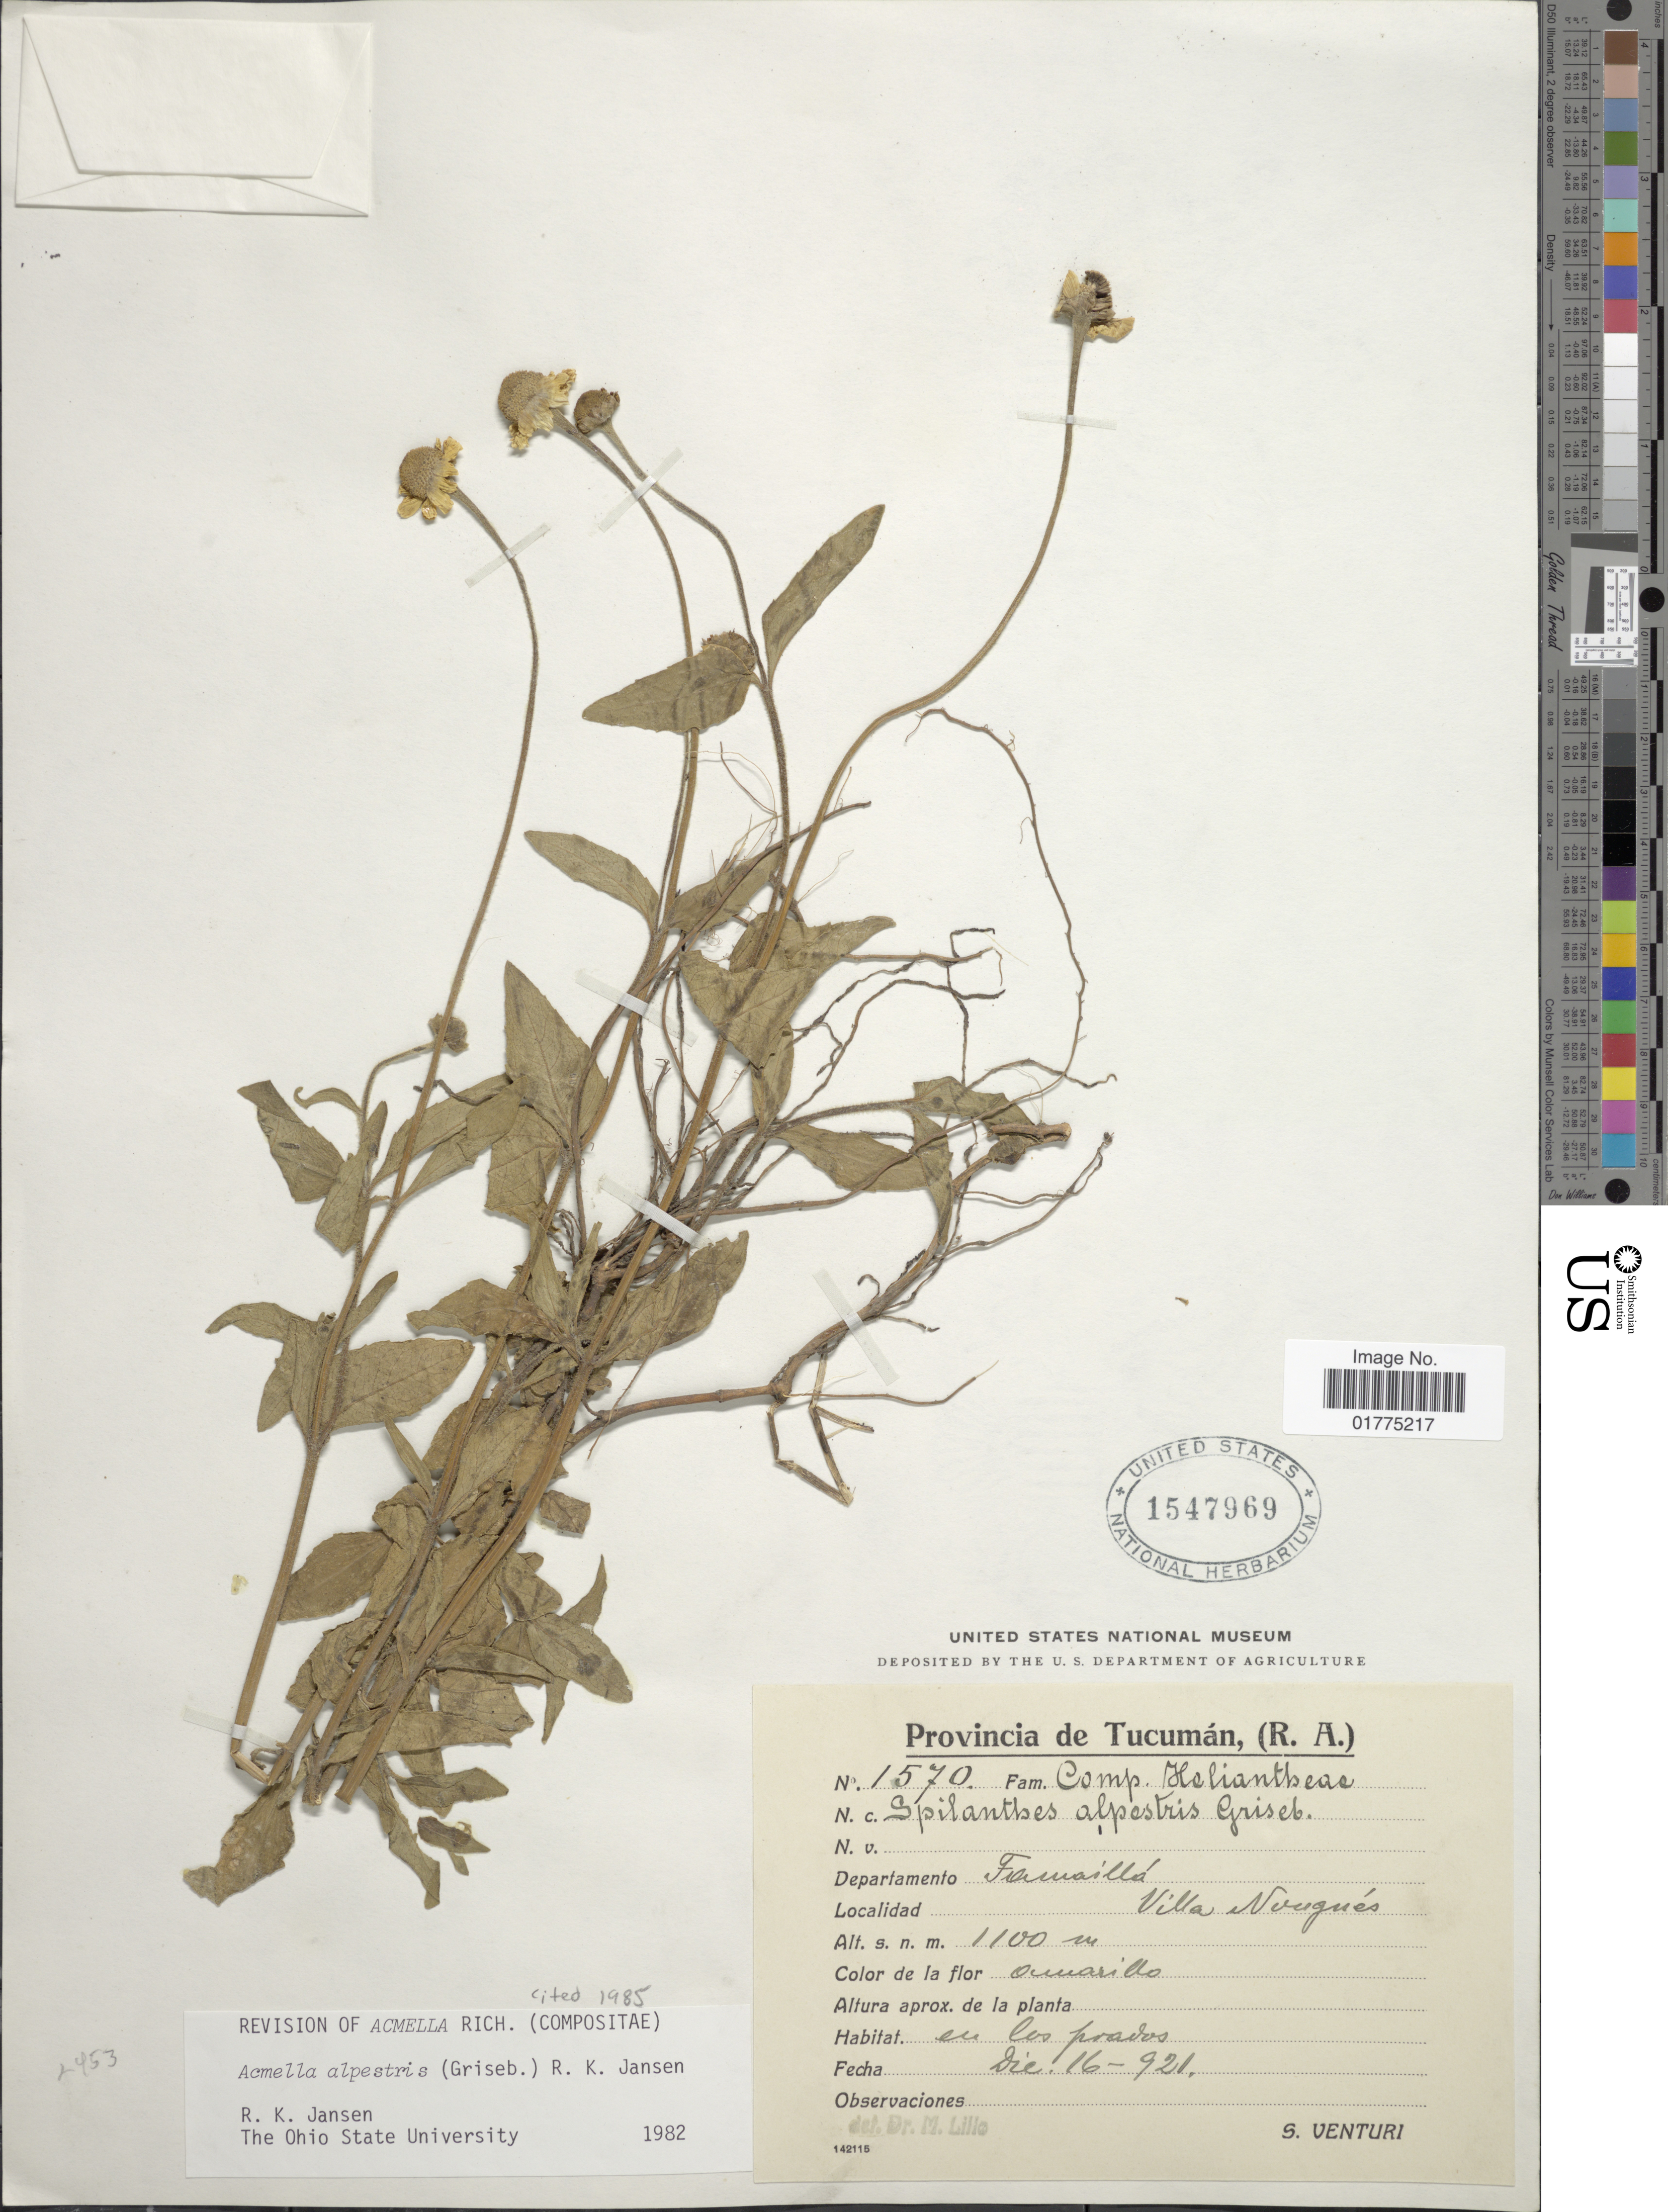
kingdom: Plantae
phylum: Tracheophyta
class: Magnoliopsida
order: Asterales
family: Asteraceae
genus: Acmella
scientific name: Acmella alpestris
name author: (Griseb.) R.K. Jansen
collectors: S. Venturi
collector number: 1570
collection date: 1921-12-16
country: Argentina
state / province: Tucumán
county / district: Famailla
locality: Villa Nougues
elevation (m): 1100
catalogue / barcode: US 1547969